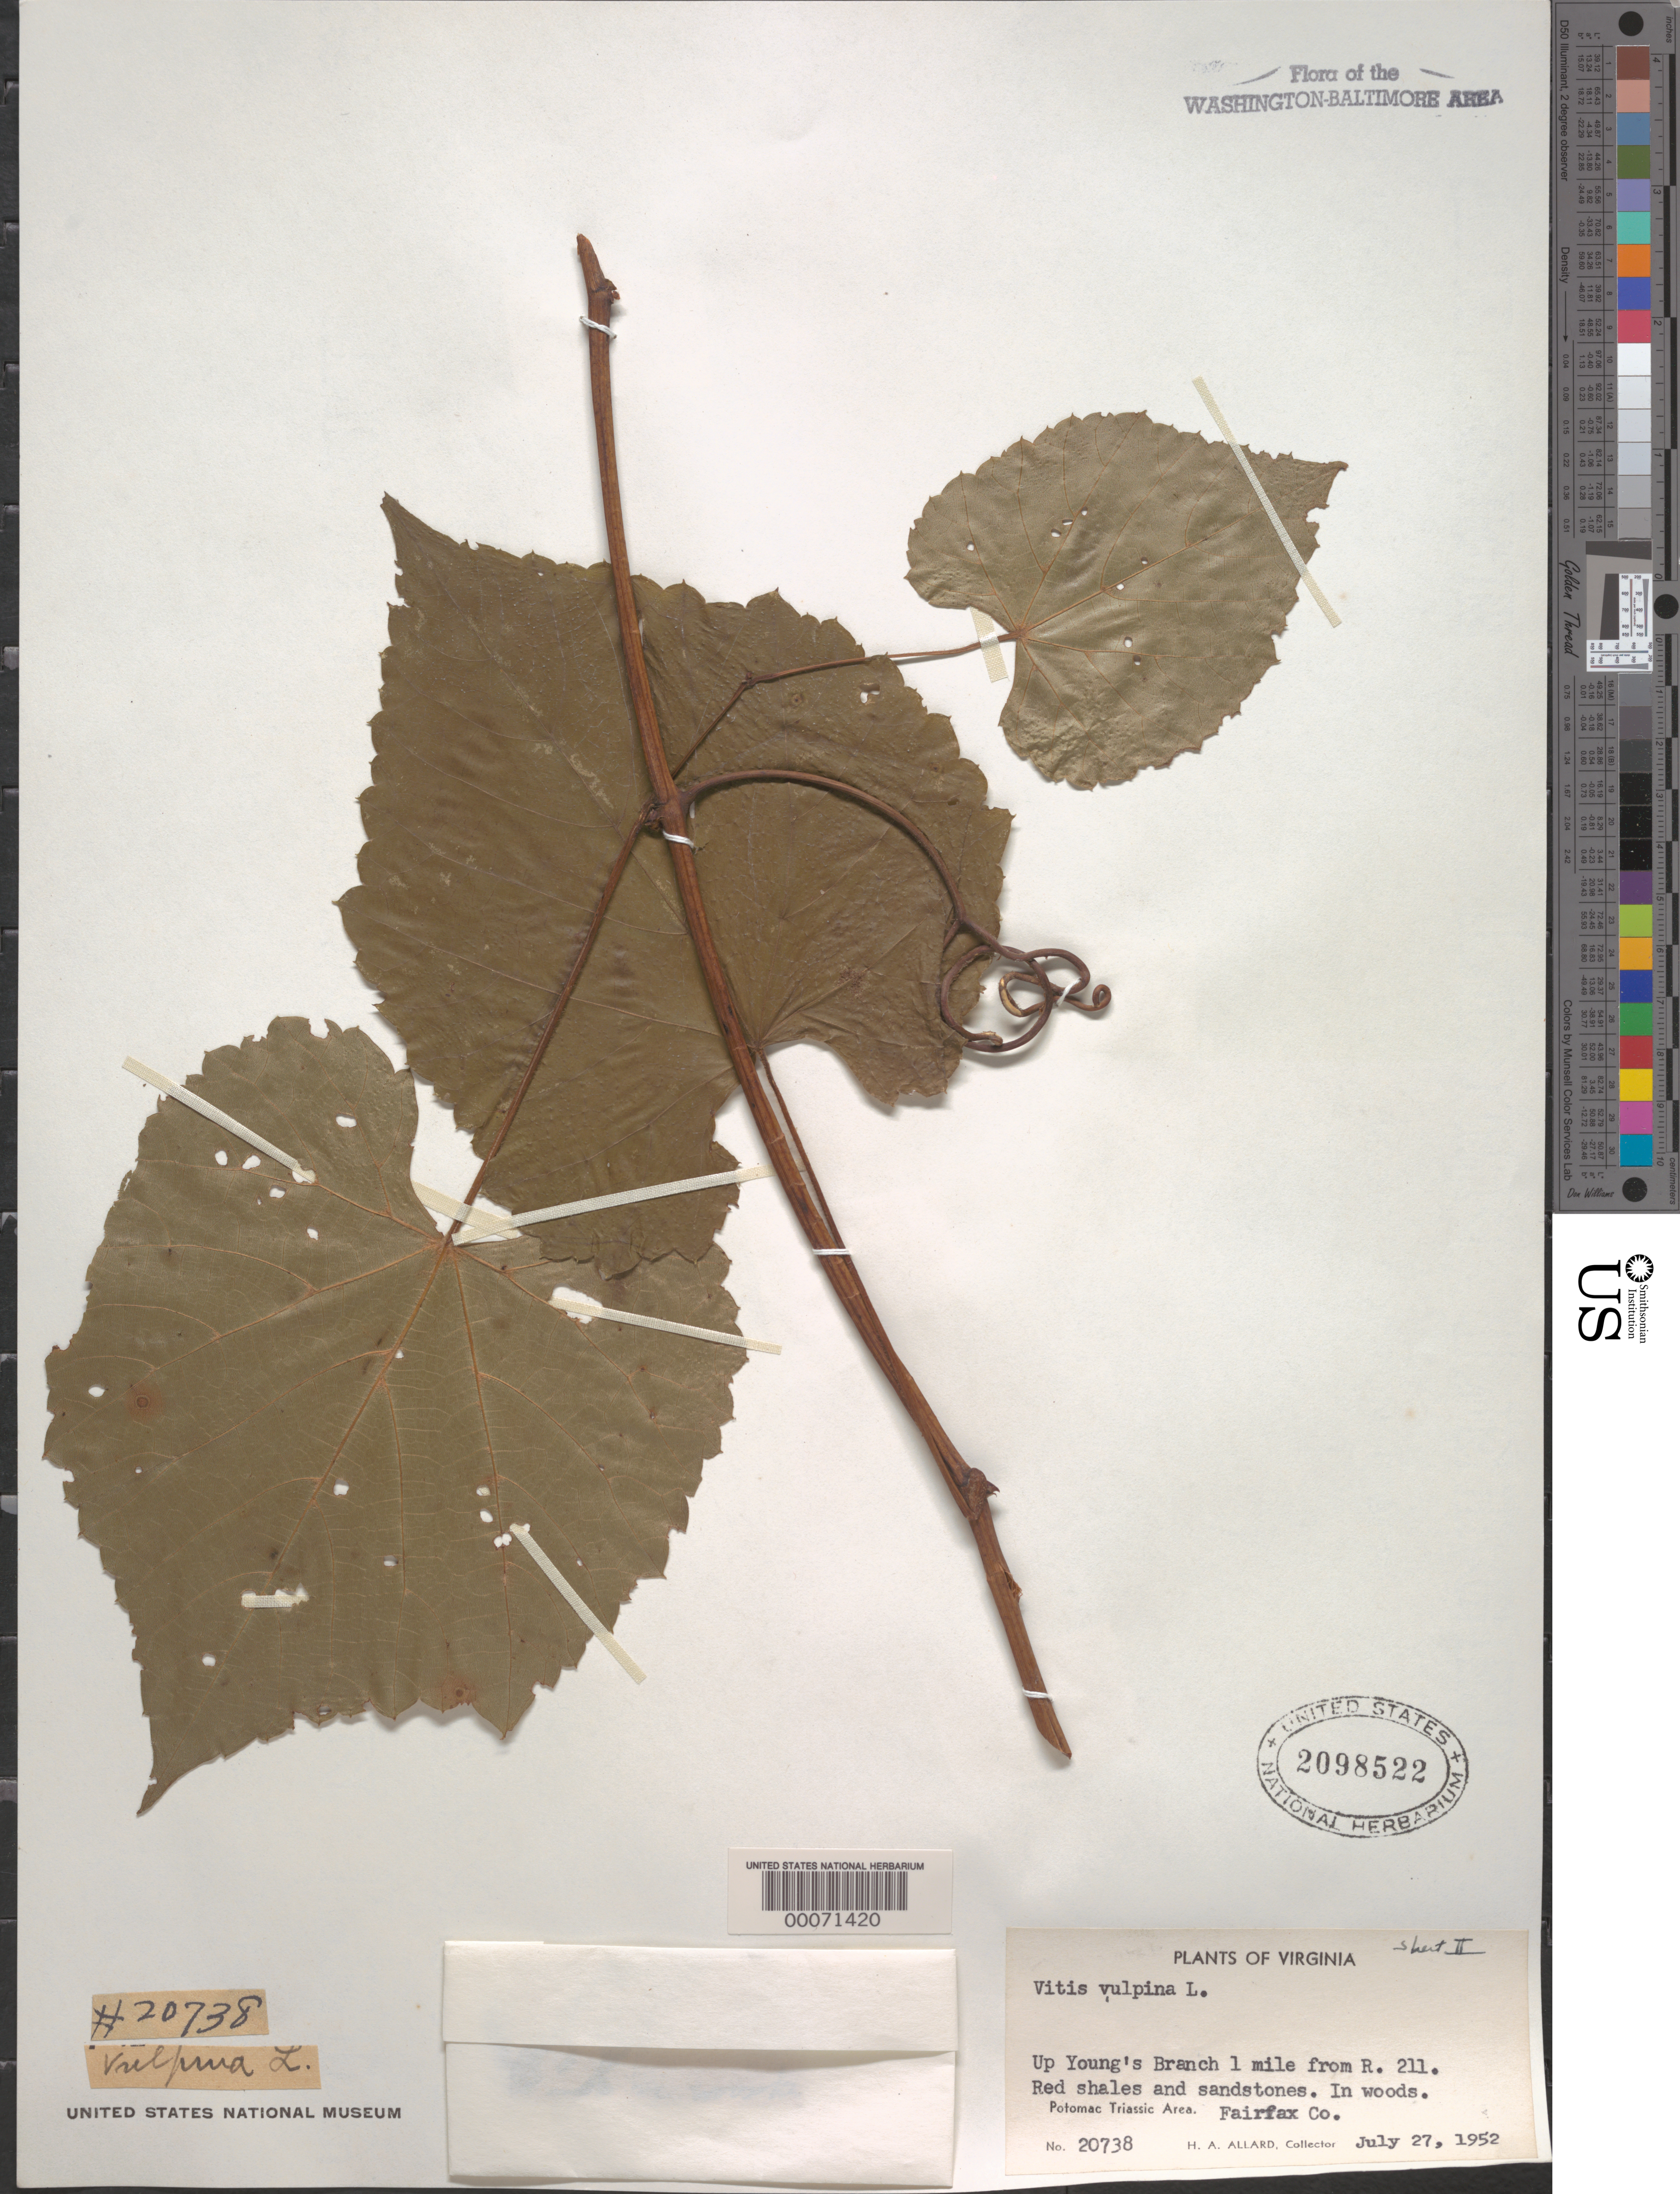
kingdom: Plantae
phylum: Tracheophyta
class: Magnoliopsida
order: Vitales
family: Vitaceae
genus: Vitis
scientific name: Vitis vulpina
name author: L.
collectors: H. A. Allard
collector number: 20738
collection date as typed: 27 Jul 1952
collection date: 1952-07-27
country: United States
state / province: Virginia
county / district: Fairfax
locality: Youngs branch near Route 211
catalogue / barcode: US 2098522